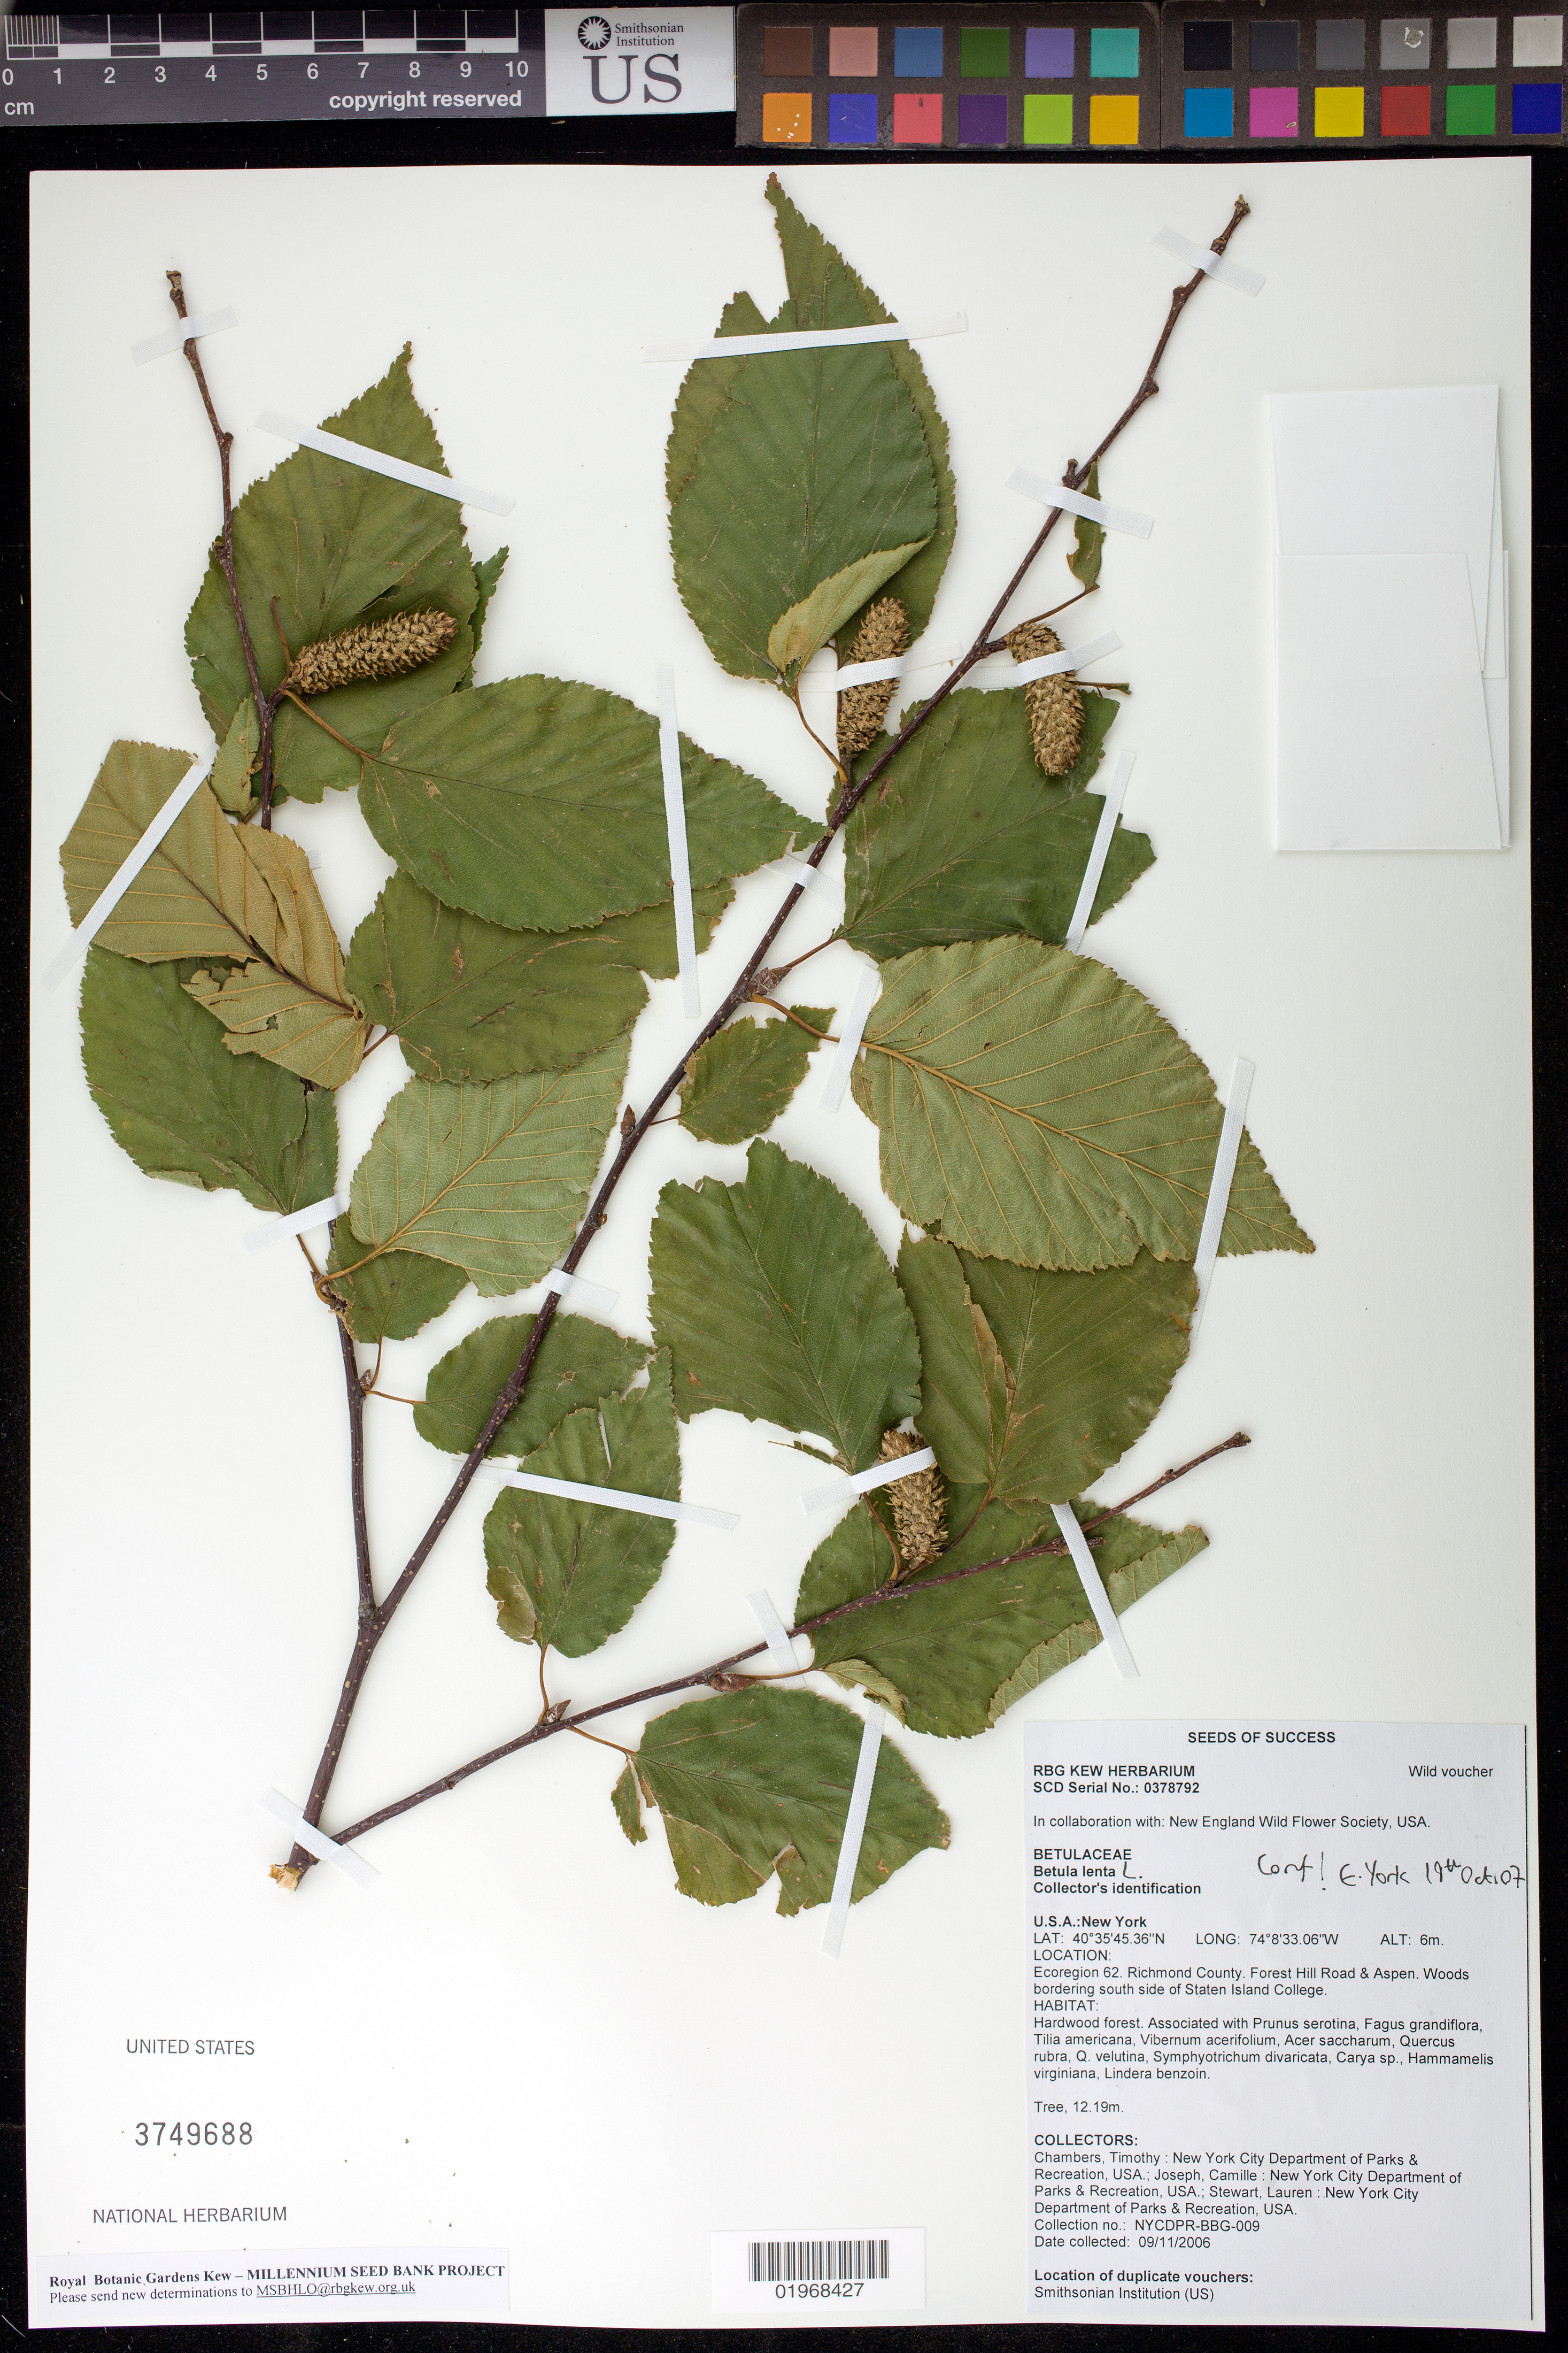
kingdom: Plantae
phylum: Tracheophyta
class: Magnoliopsida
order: Fagales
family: Betulaceae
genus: Betula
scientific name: Betula lenta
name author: L.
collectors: T. Chambers, C. Joseph & L. Stewart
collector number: NYCDPR-BBG-009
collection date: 2006-09-11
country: United States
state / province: New York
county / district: Richmond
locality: Forest Hill Road and Acpen.Woods bordering south side of Staten Island College.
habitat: Hardwood forest. With Pinus serotina, Fagus grandiflora, Tilia americana, ect.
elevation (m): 6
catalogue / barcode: US 3749688